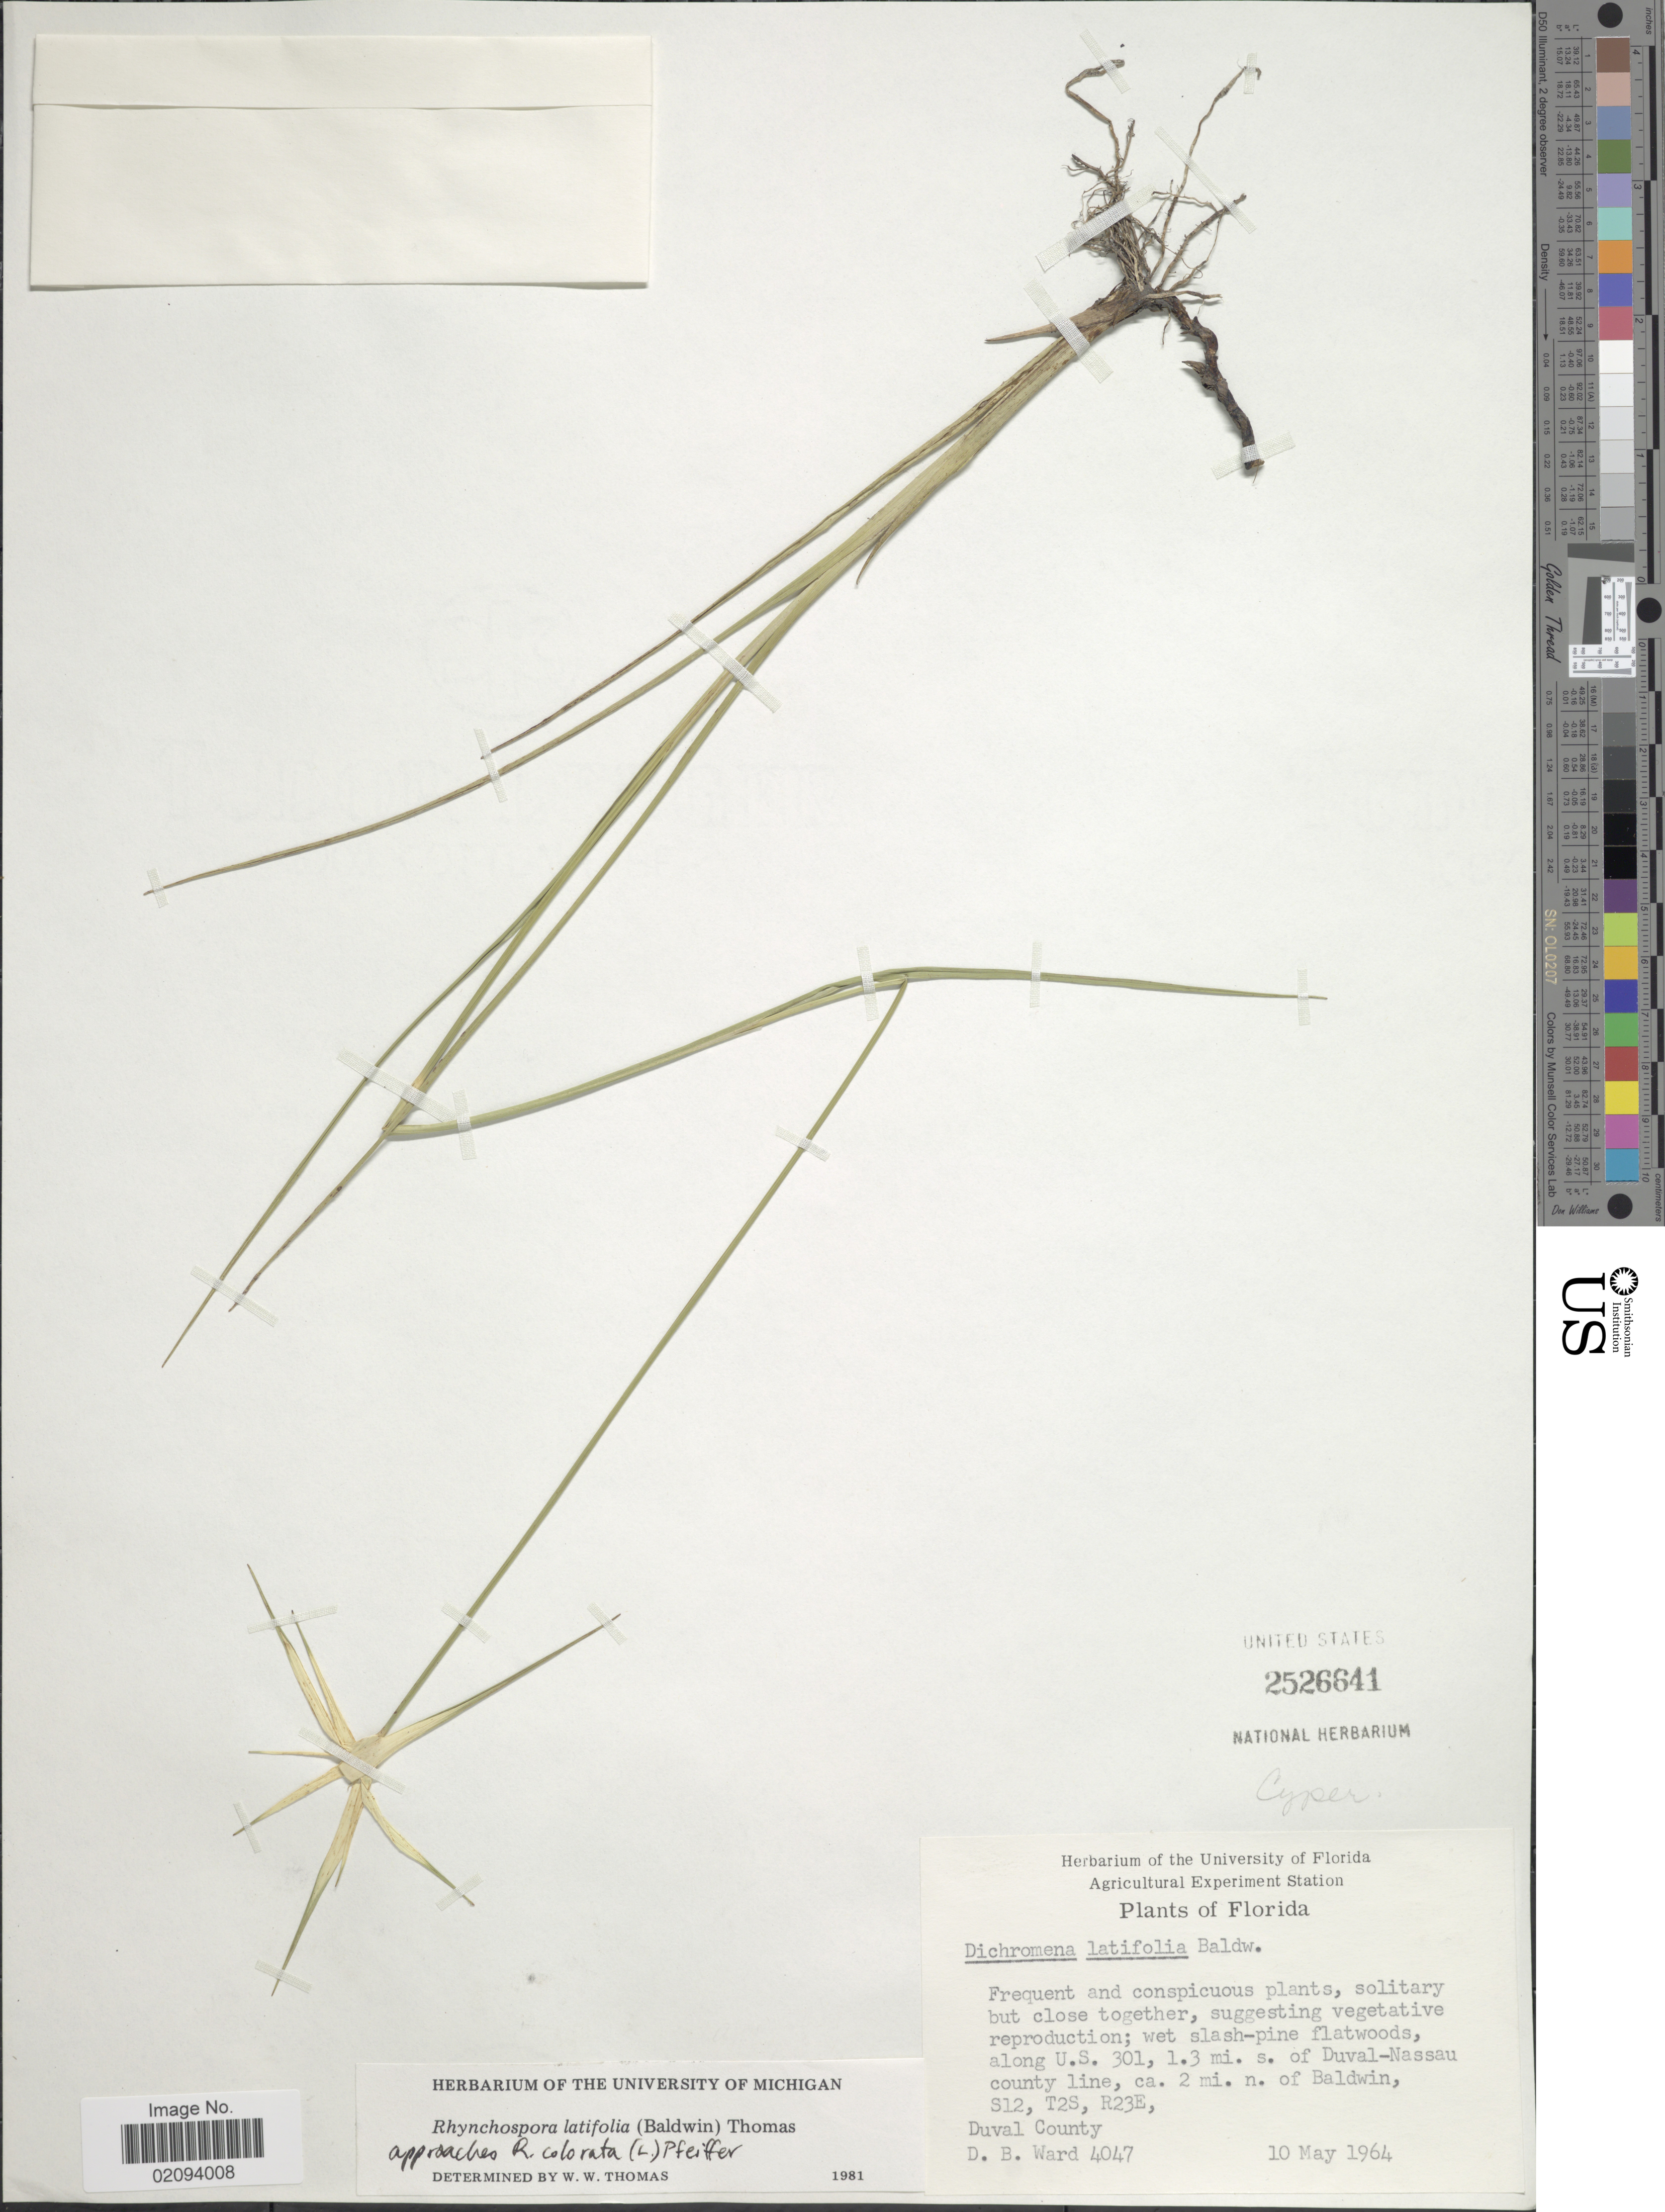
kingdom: Plantae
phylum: Tracheophyta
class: Liliopsida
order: Poales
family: Cyperaceae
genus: Rhynchospora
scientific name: Rhynchospora latifolia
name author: (Baldwin ex Elliott) W.W. Thomas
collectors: D. B. Ward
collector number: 4047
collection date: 1964-05-10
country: United States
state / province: Florida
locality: Along U.S. 301, 1.3 mi. s. of Duval-Nassau county line, ca. 2 mi. n. of Baldwin, S12, T2S, R23E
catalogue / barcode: US 2526641